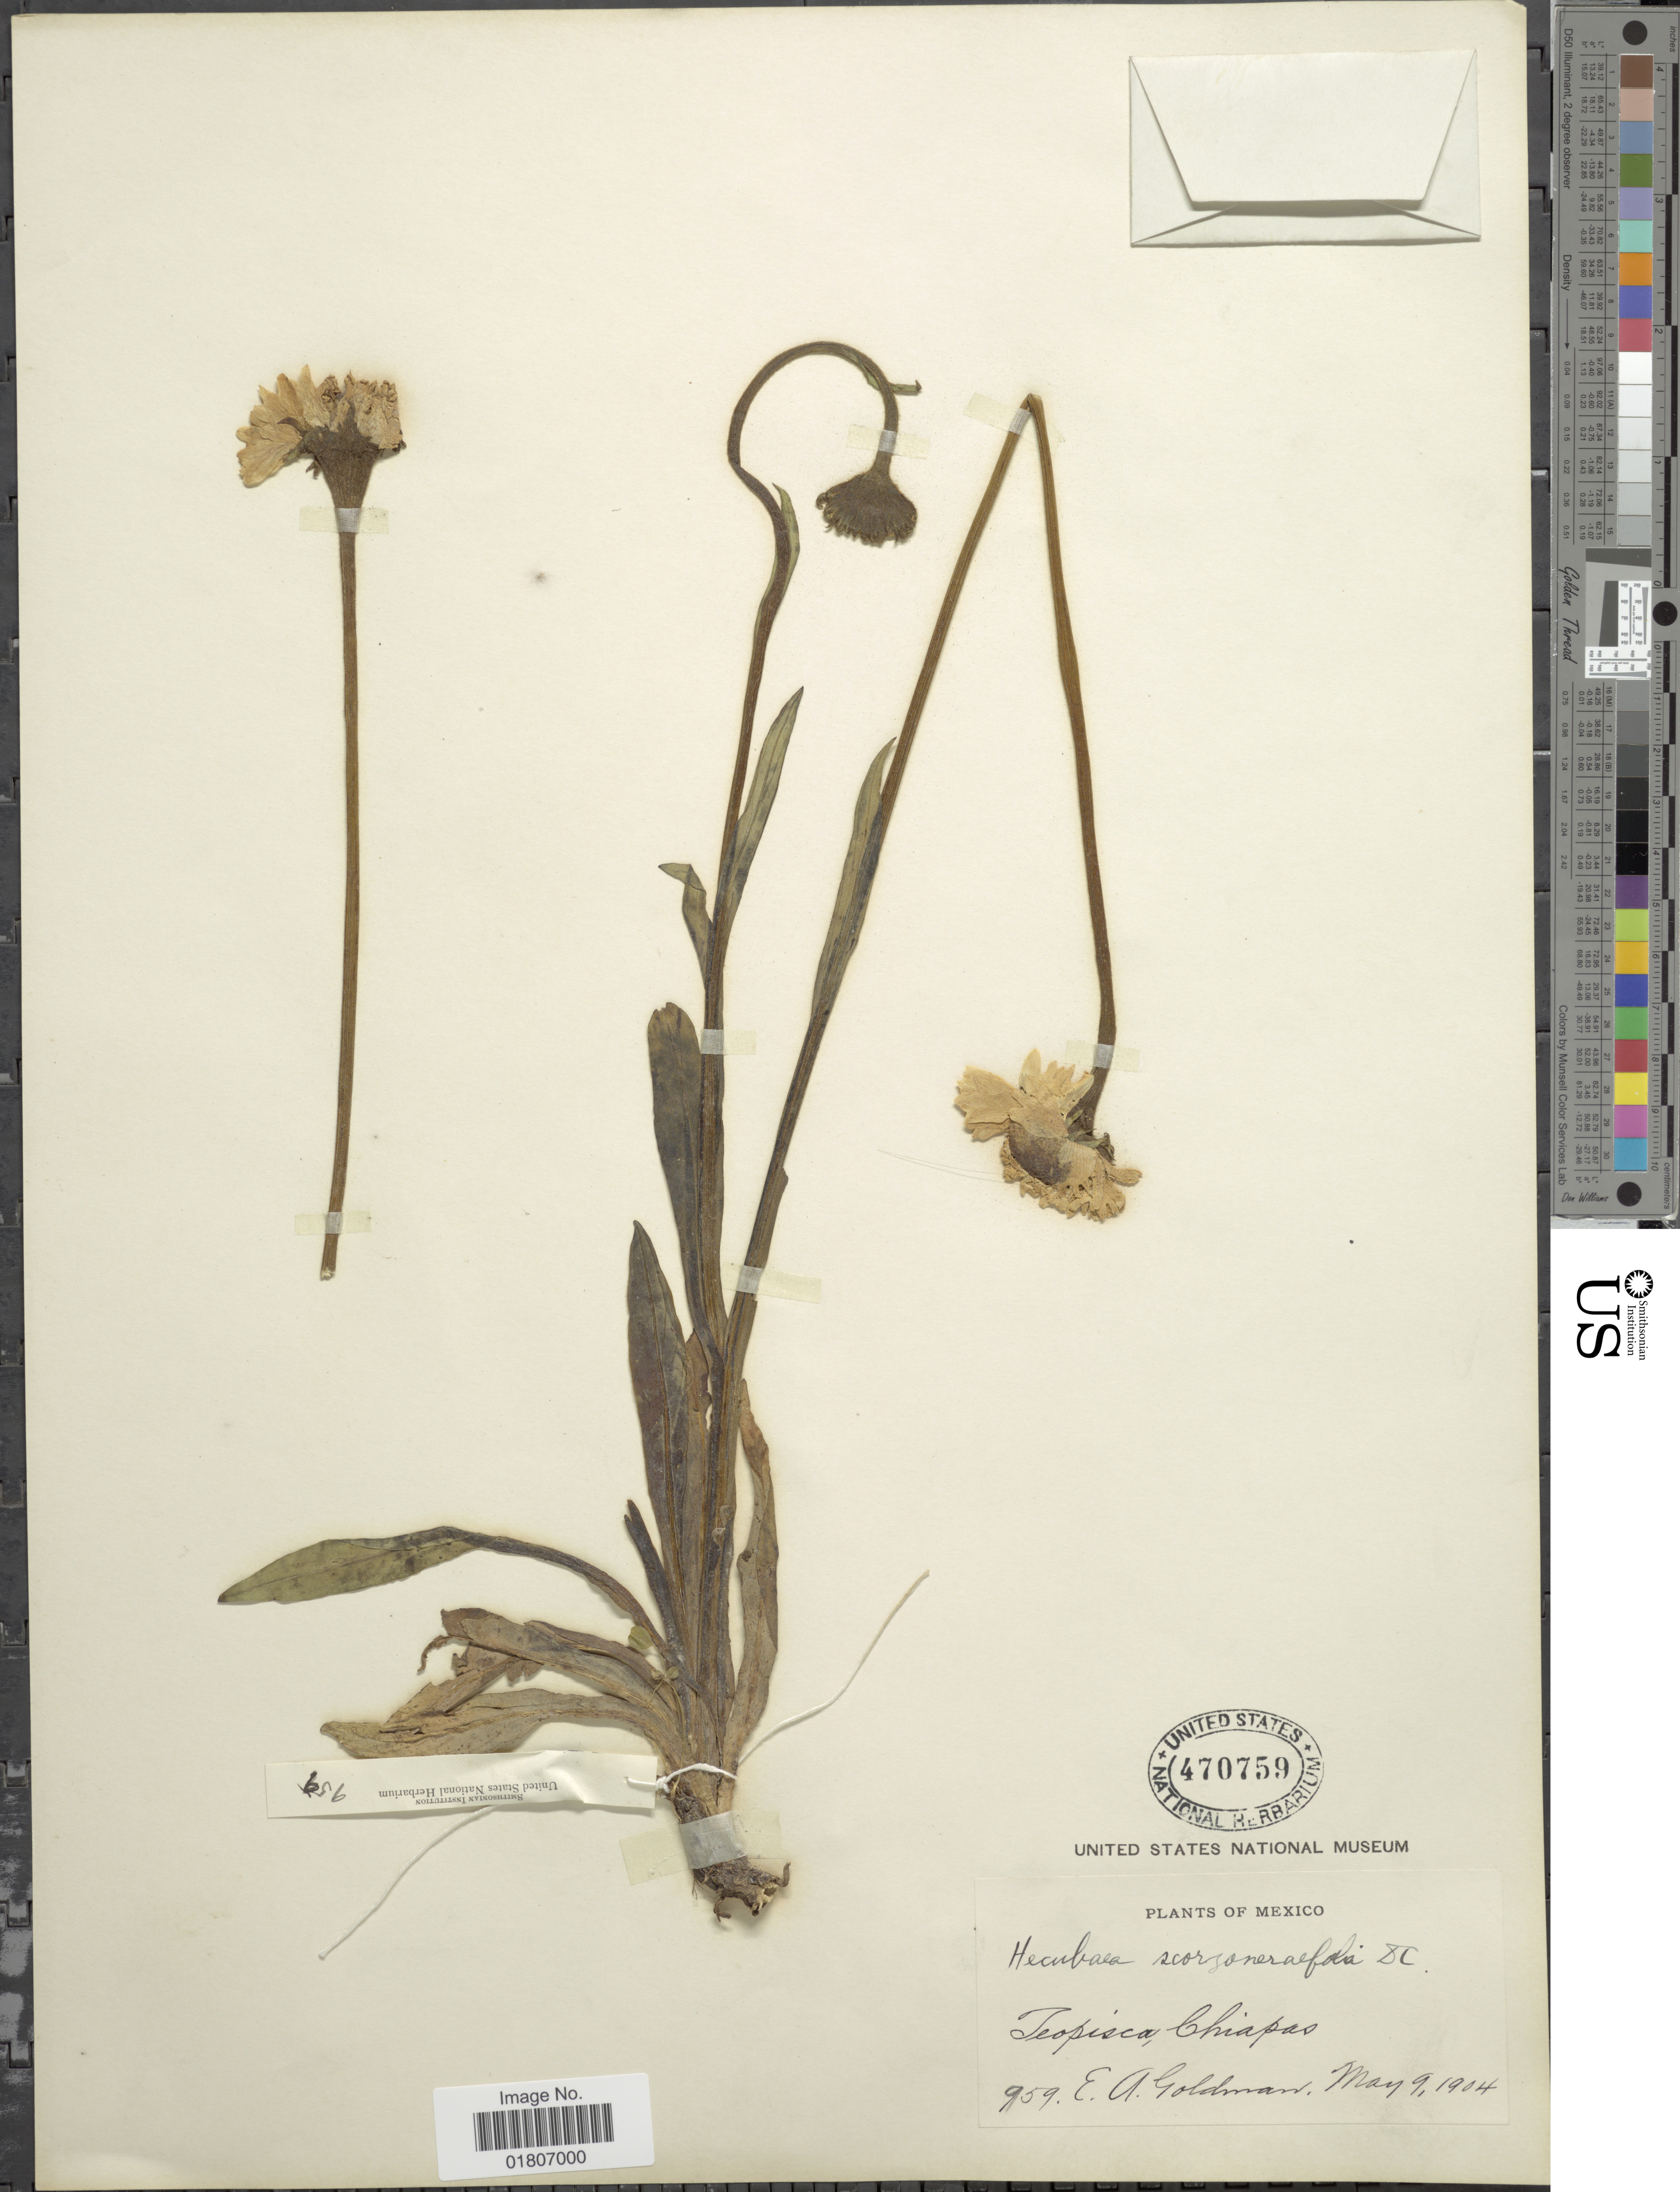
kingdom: Plantae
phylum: Tracheophyta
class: Magnoliopsida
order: Asterales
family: Asteraceae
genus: Dugaldia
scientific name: Dugaldia scorzoneraefolia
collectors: E. A. Goldman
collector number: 959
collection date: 1904-05-09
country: Mexico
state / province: Chiapas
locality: Teopisca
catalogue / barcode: US 470759